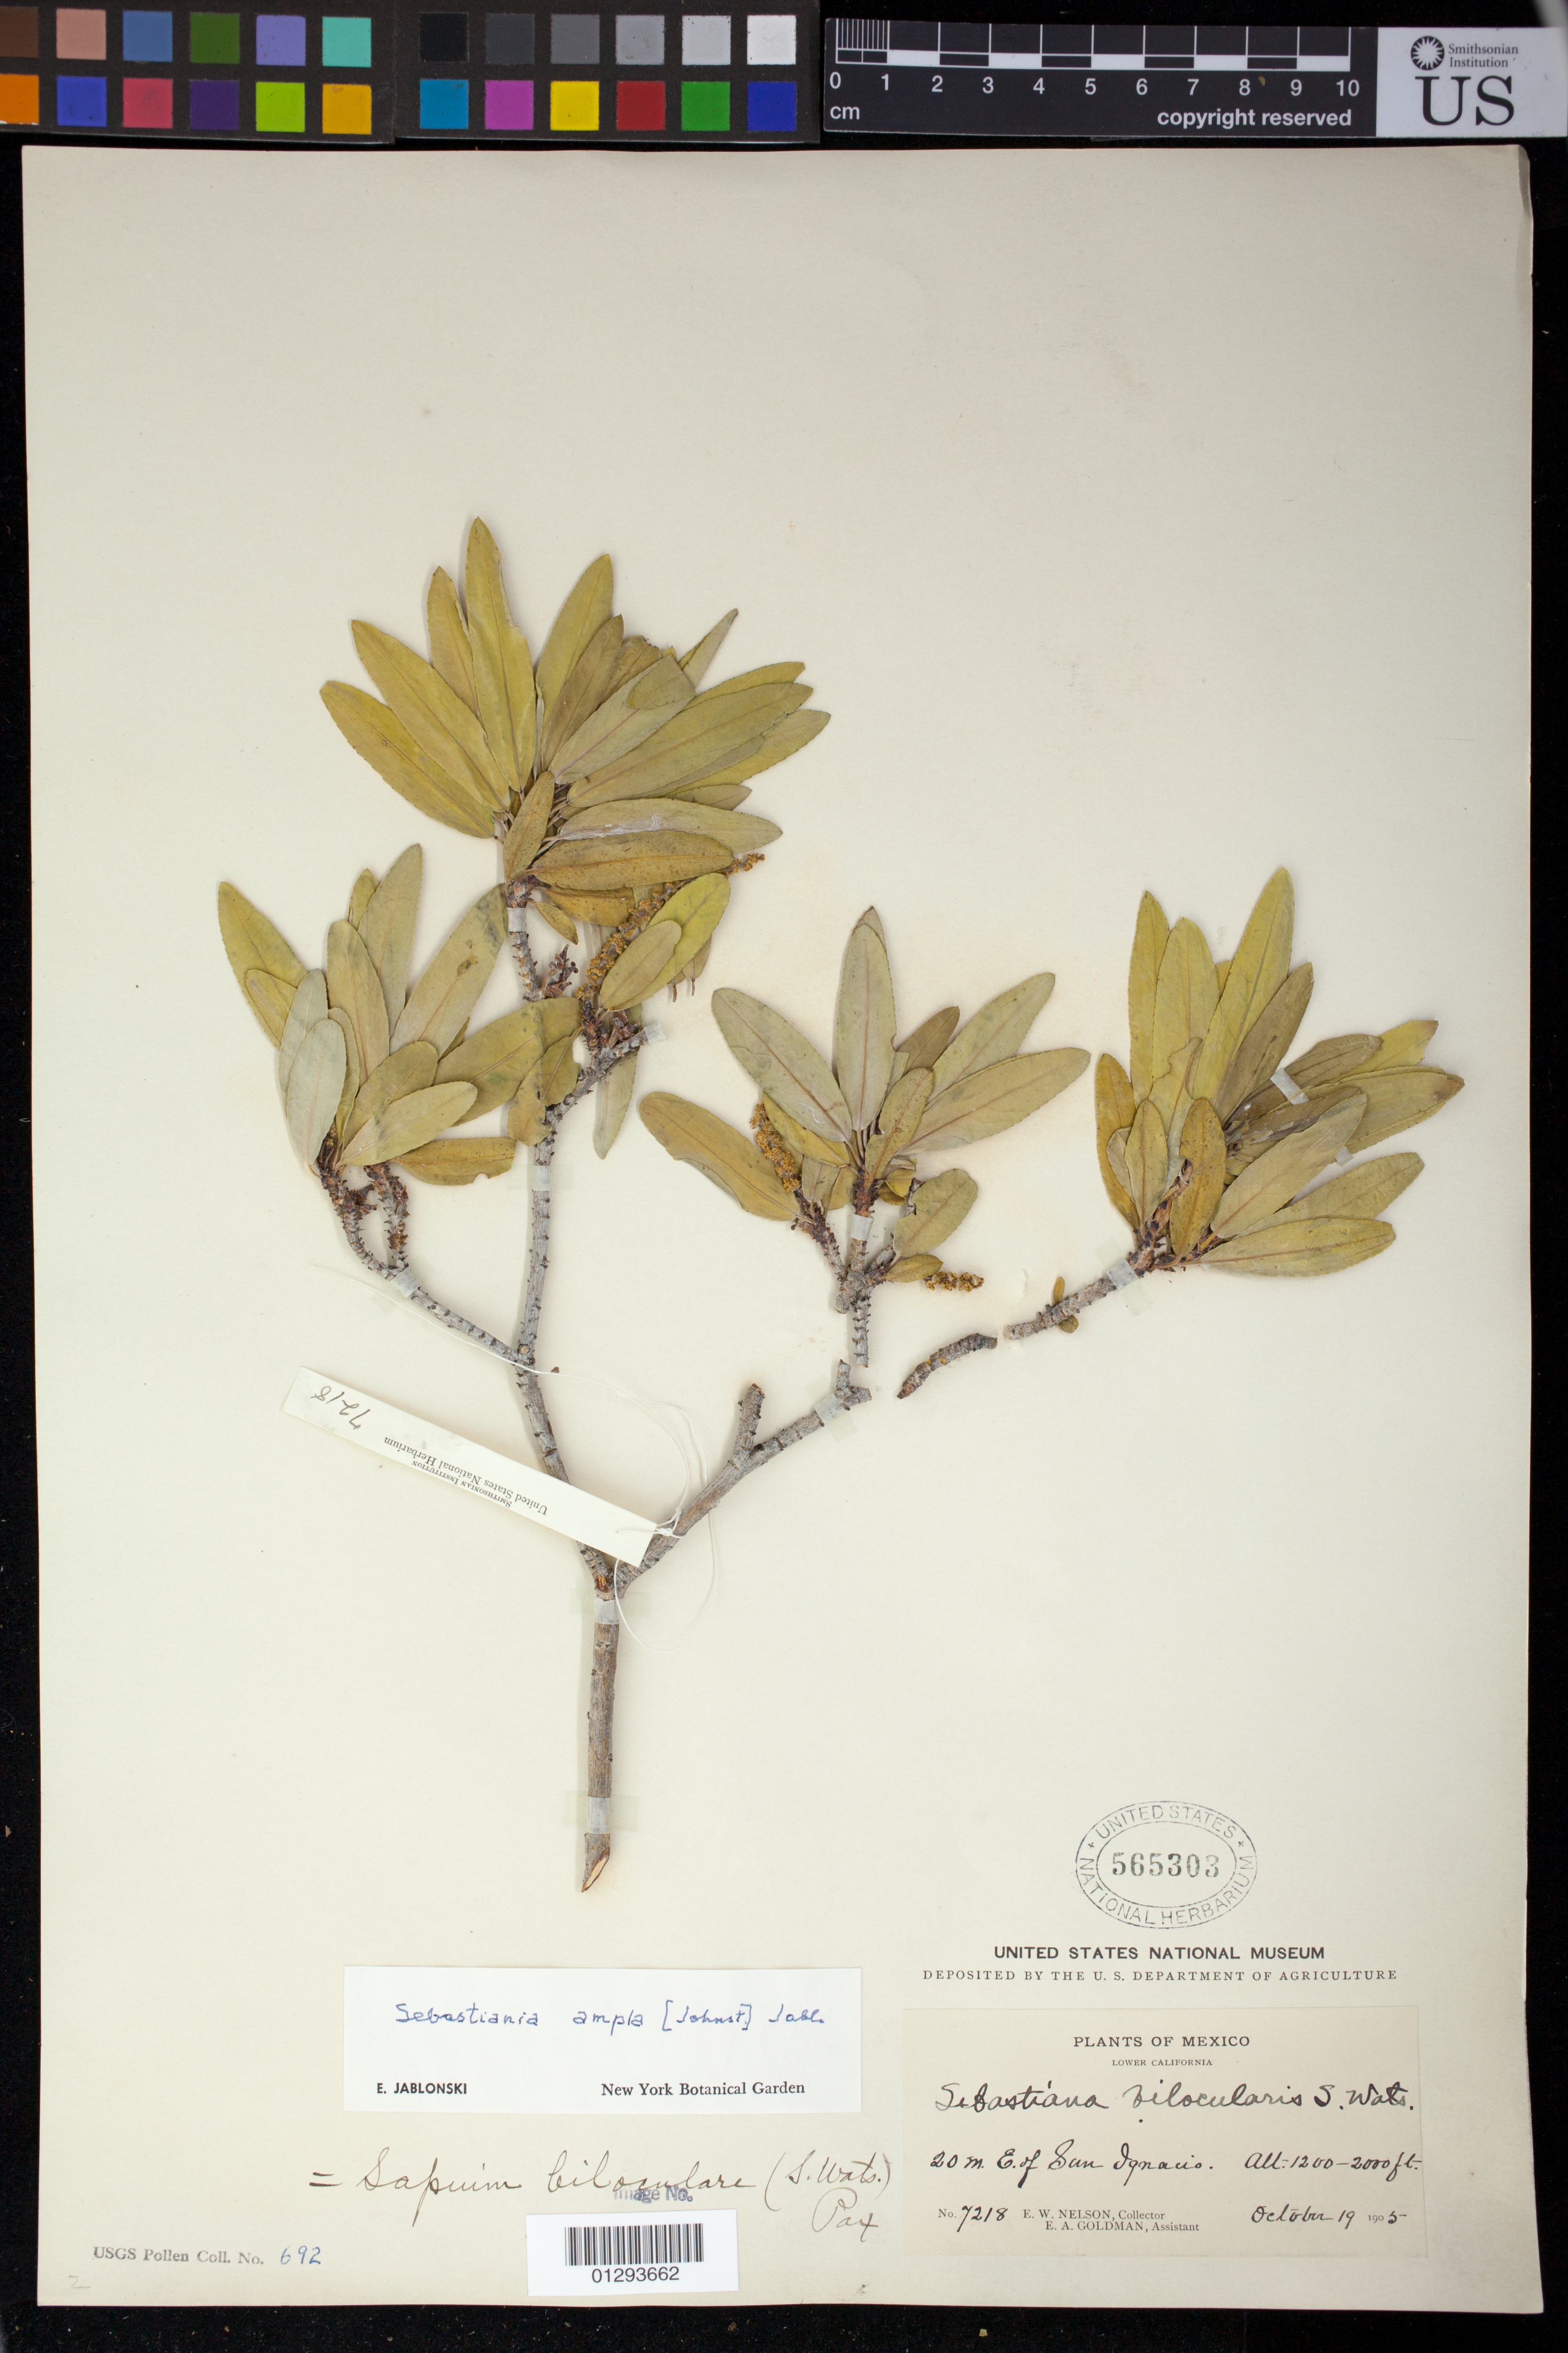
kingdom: Plantae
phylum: Tracheophyta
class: Magnoliopsida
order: Malpighiales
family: Euphorbiaceae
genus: Sebastiania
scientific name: Sebastiania ampla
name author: (I.M. Johnst.) Jabl.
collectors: E. W. Nelson & E. A. Goldman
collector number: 7218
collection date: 1905-10-19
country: Mexico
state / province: Baja California Sur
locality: Lower California, 20 m. E. of San Ignacio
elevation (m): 366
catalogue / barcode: US 565303